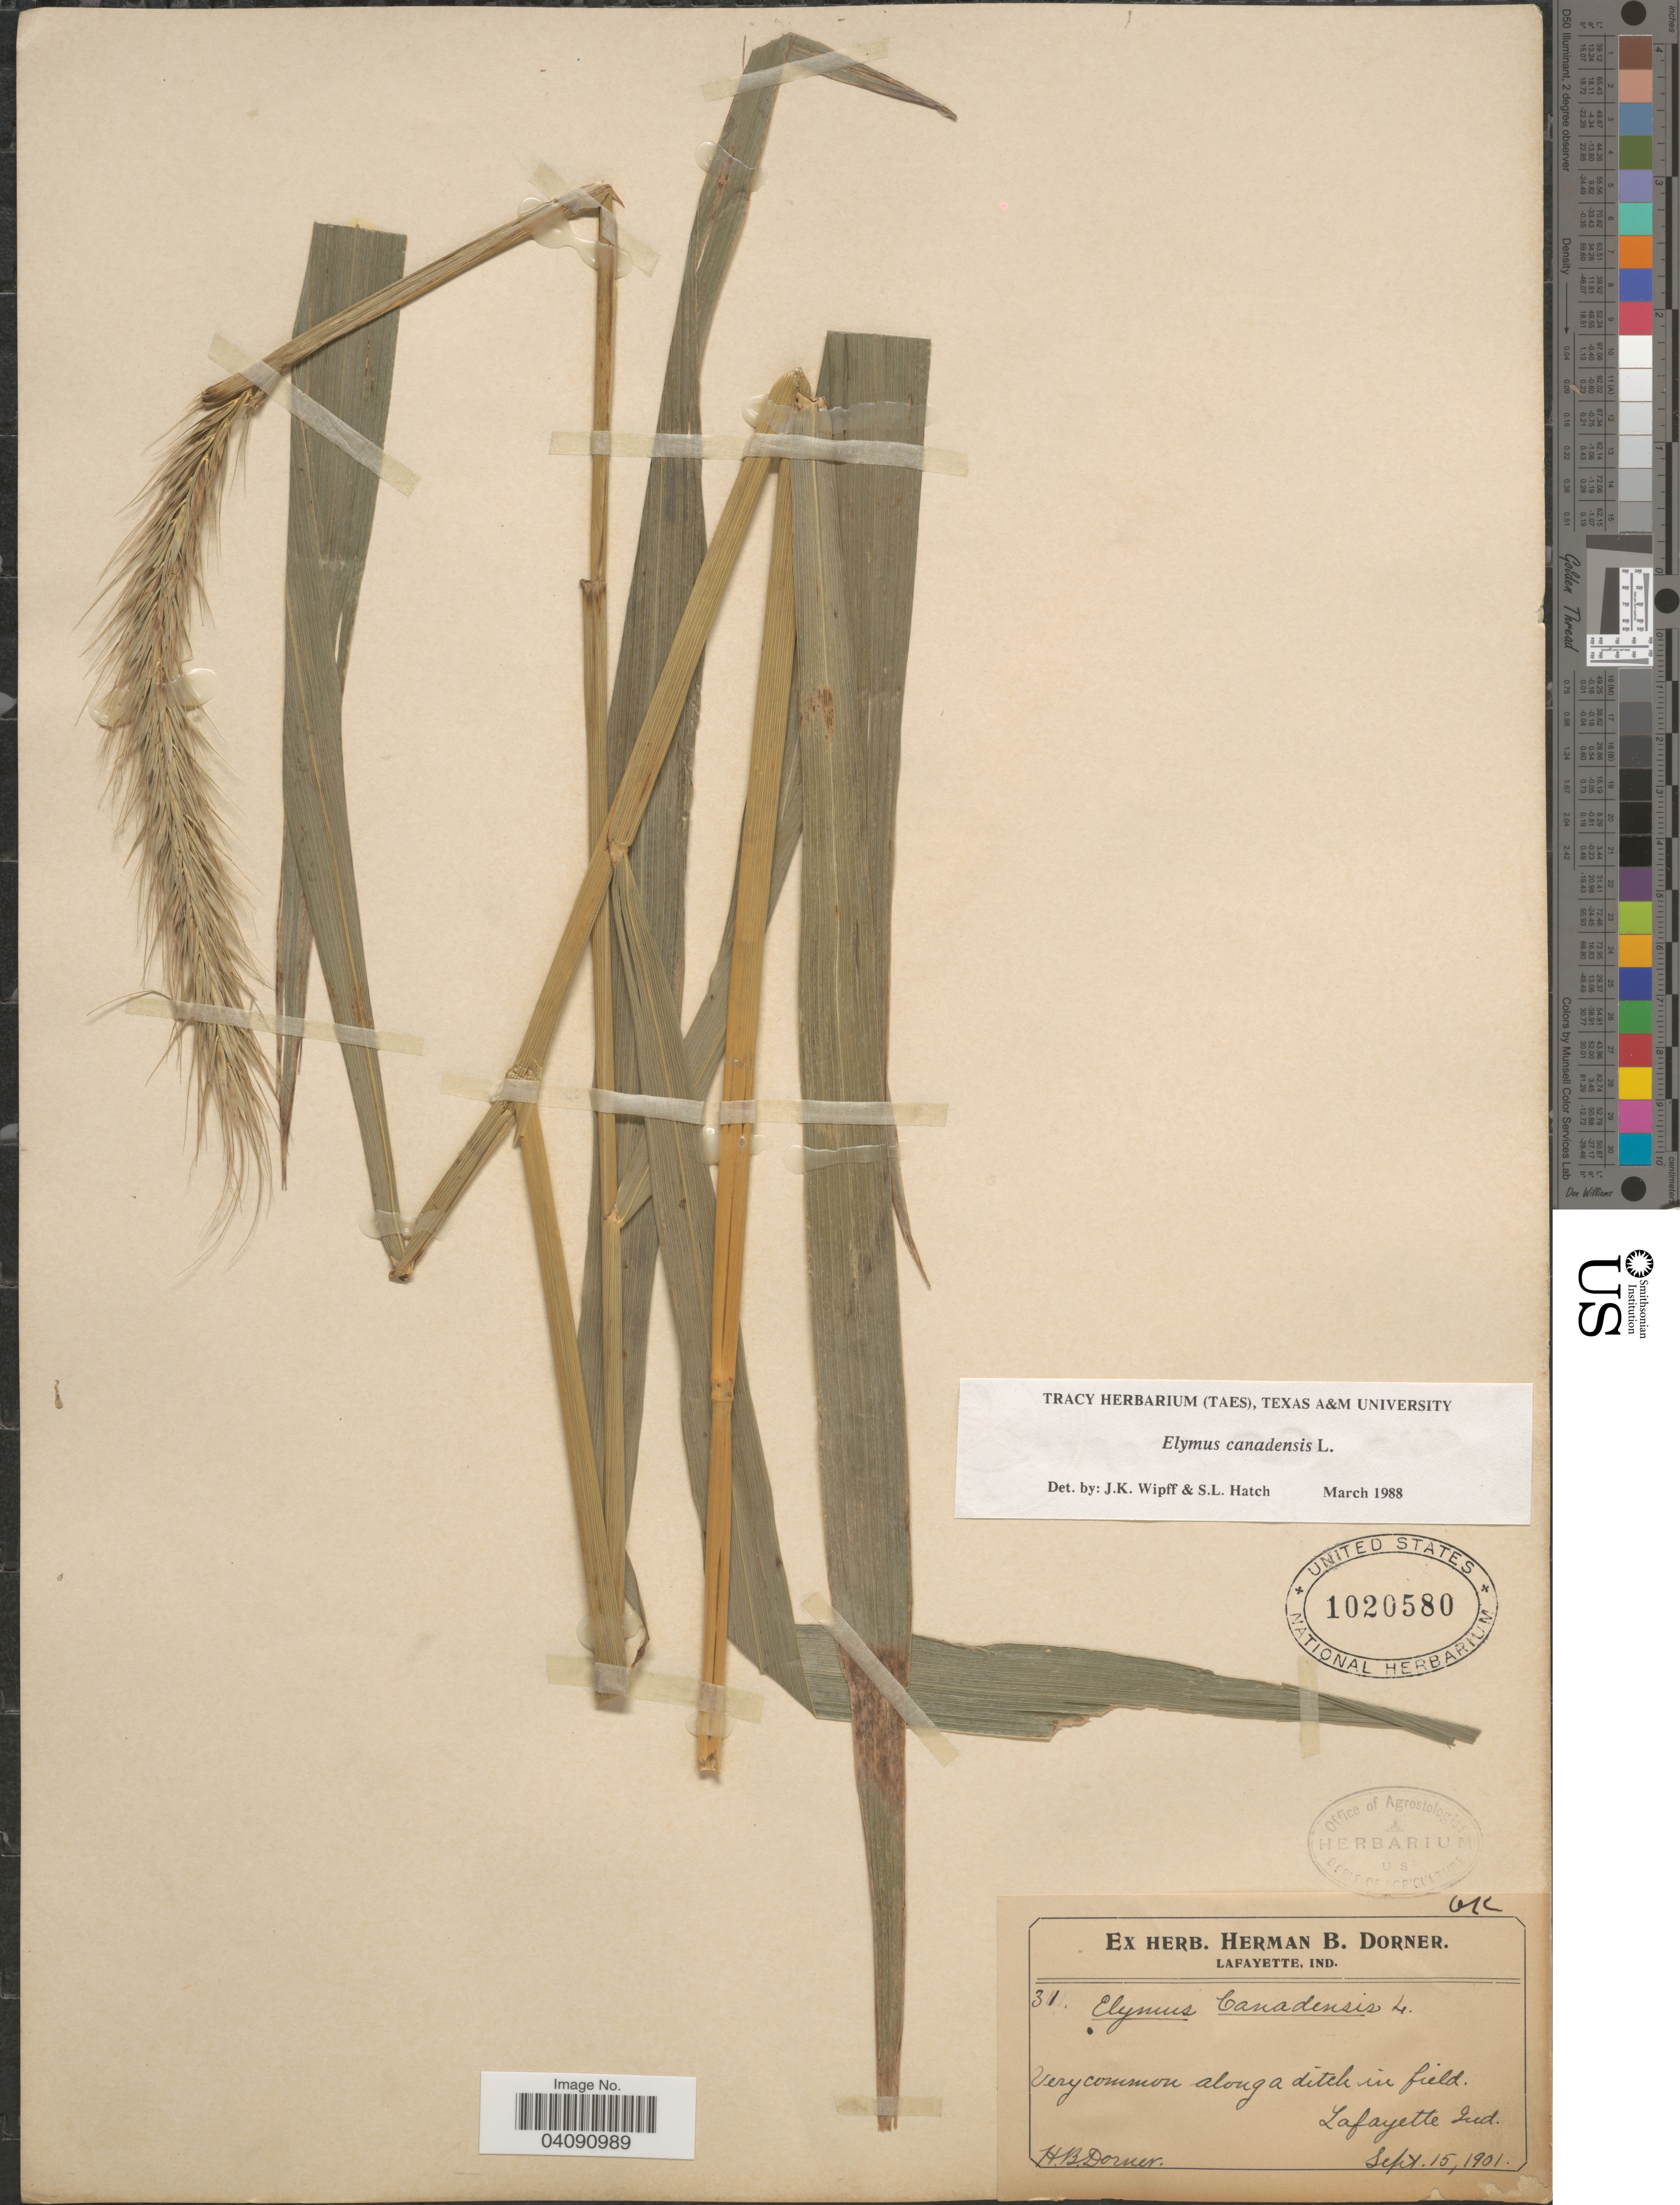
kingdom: Plantae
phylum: Tracheophyta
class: Liliopsida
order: Poales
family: Poaceae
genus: Elymus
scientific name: Elymus canadensis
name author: L.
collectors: H. Dorner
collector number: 31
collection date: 1901-09-15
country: United States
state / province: Indiana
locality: Lafayette.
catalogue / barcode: US 1020580